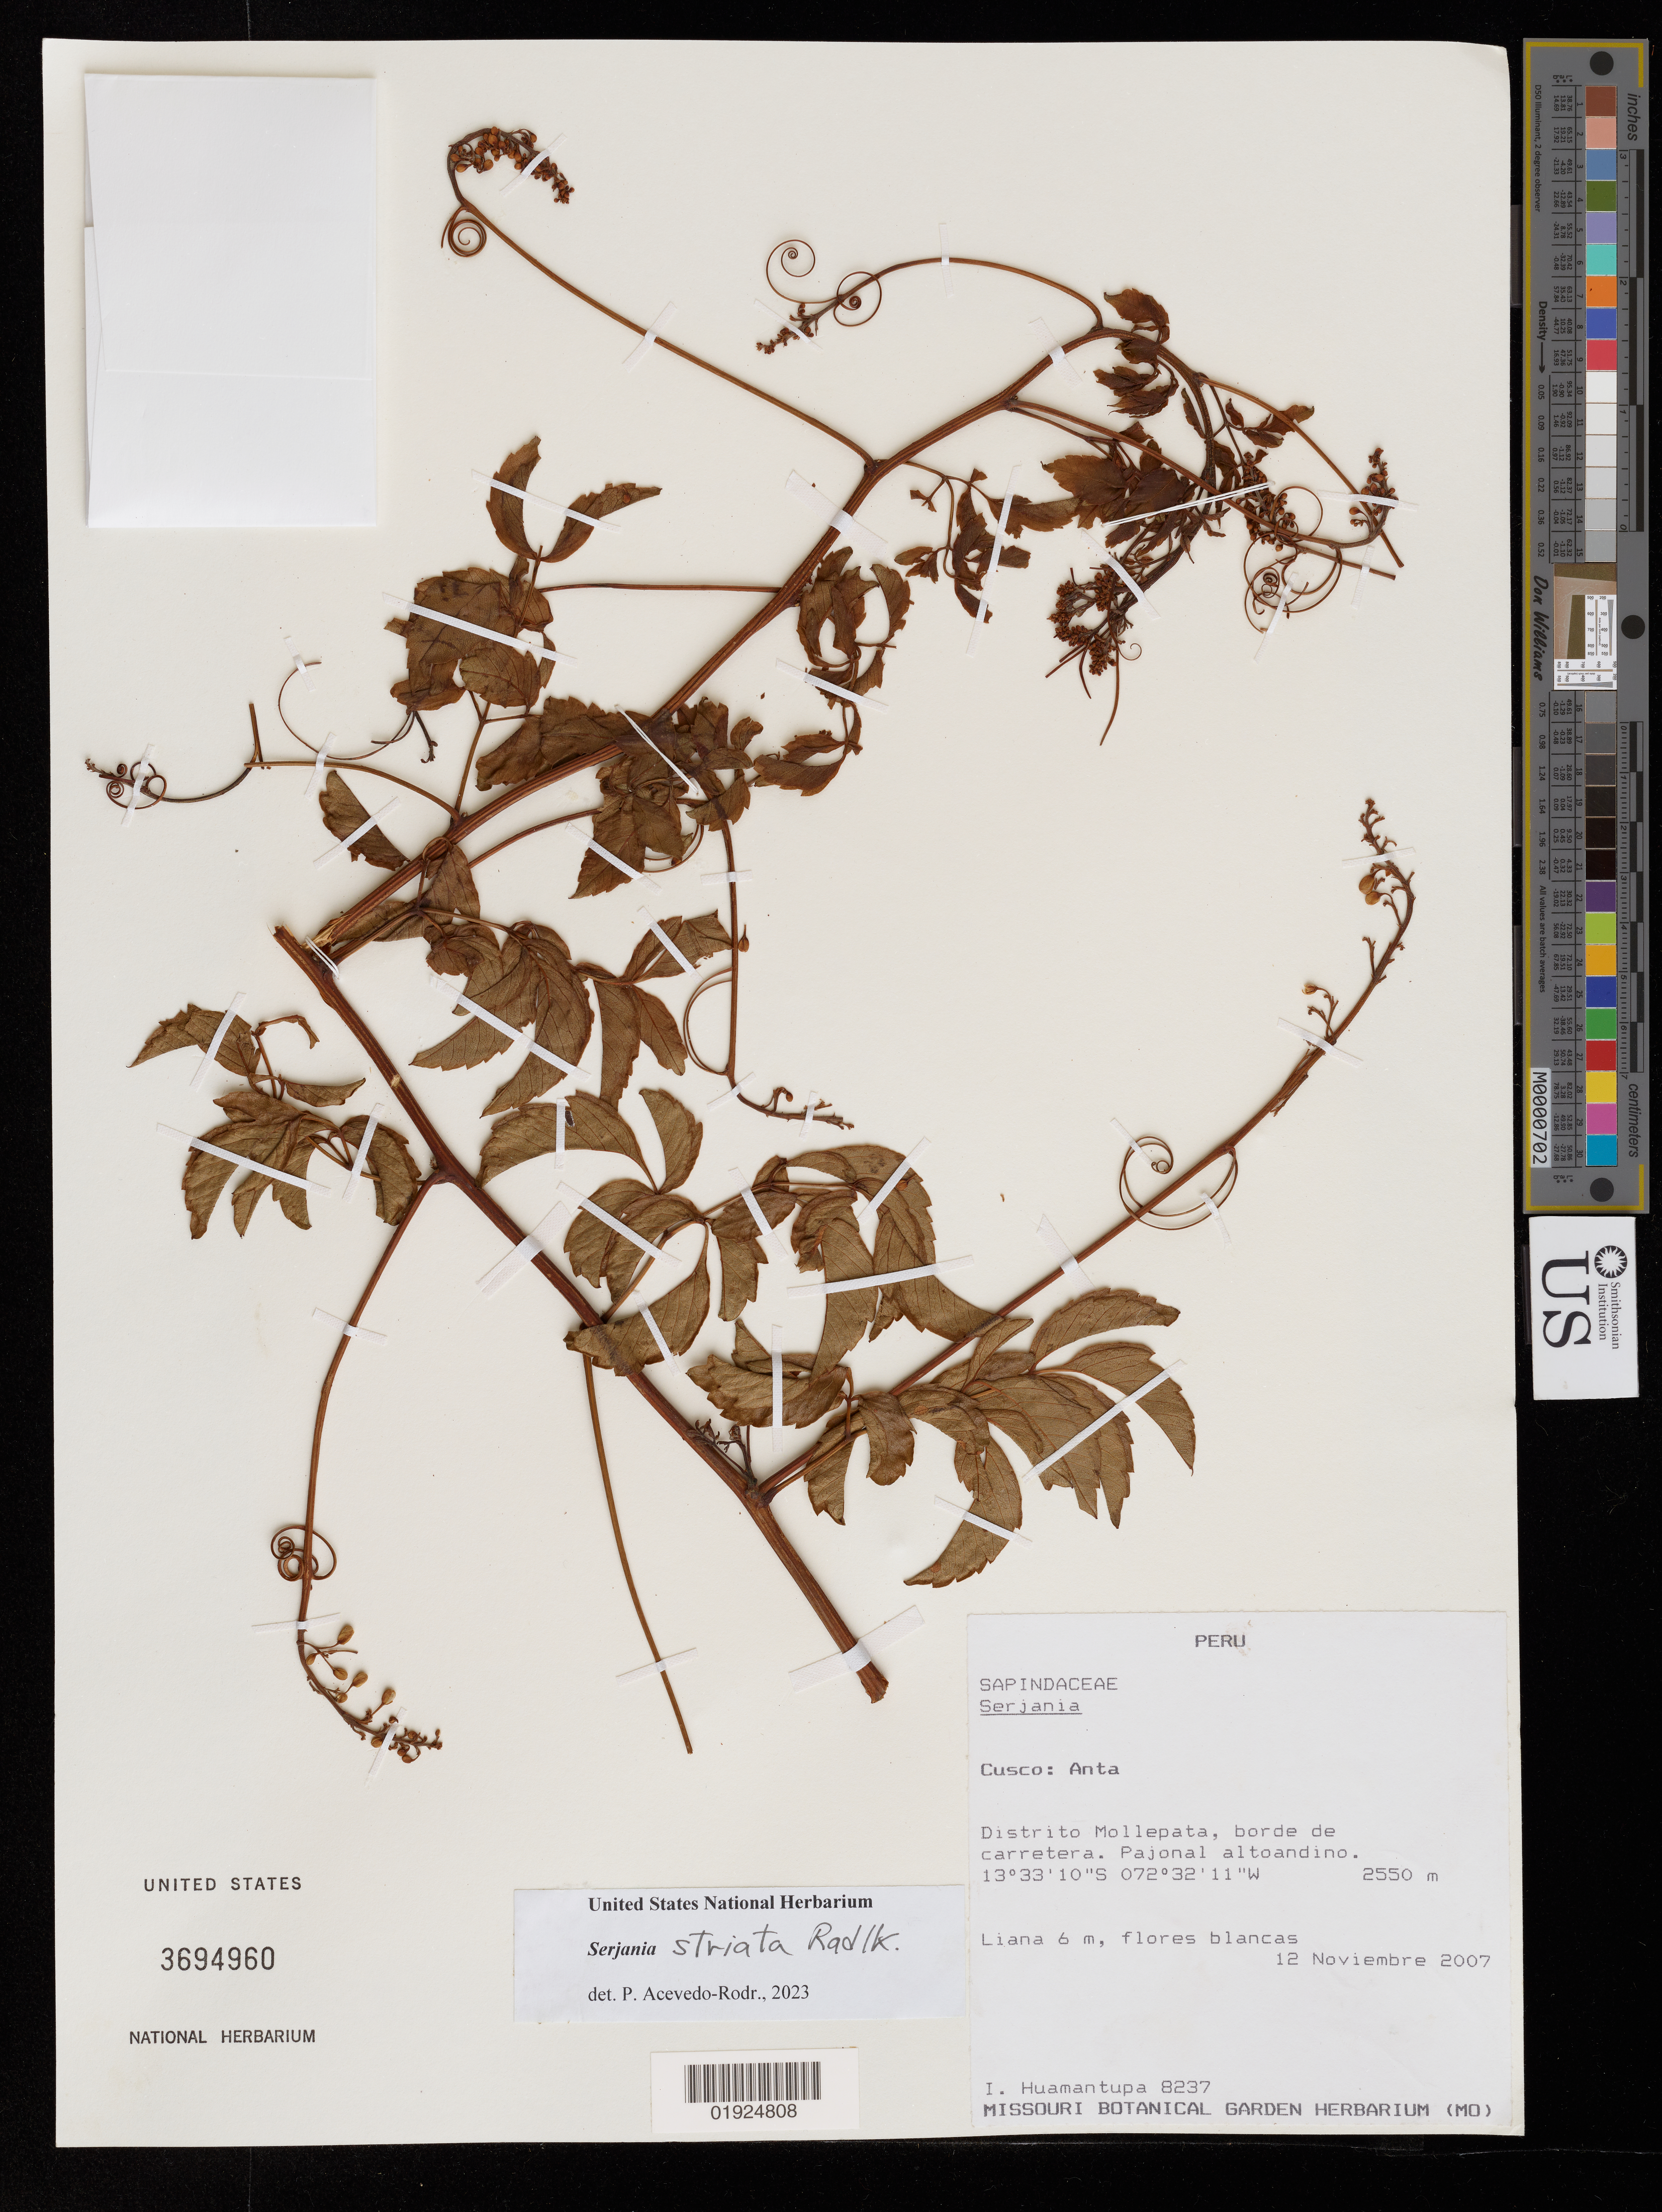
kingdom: Plantae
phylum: Tracheophyta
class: Magnoliopsida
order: Sapindales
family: Sapindaceae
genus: Serjania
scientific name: Serjania striata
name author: Radlk.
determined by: Acevedo-Rodriguez, P., (US), Smithsonian Institution - National Museum of Natural History (UNITED STATES)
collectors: I. Huamantupa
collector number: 8237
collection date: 2007-11-12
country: Peru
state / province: Cusco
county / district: Anta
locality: Anta. Distrito Mollepata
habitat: Borde de carretera. Pajonal altoandino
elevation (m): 2550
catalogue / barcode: US 3694960